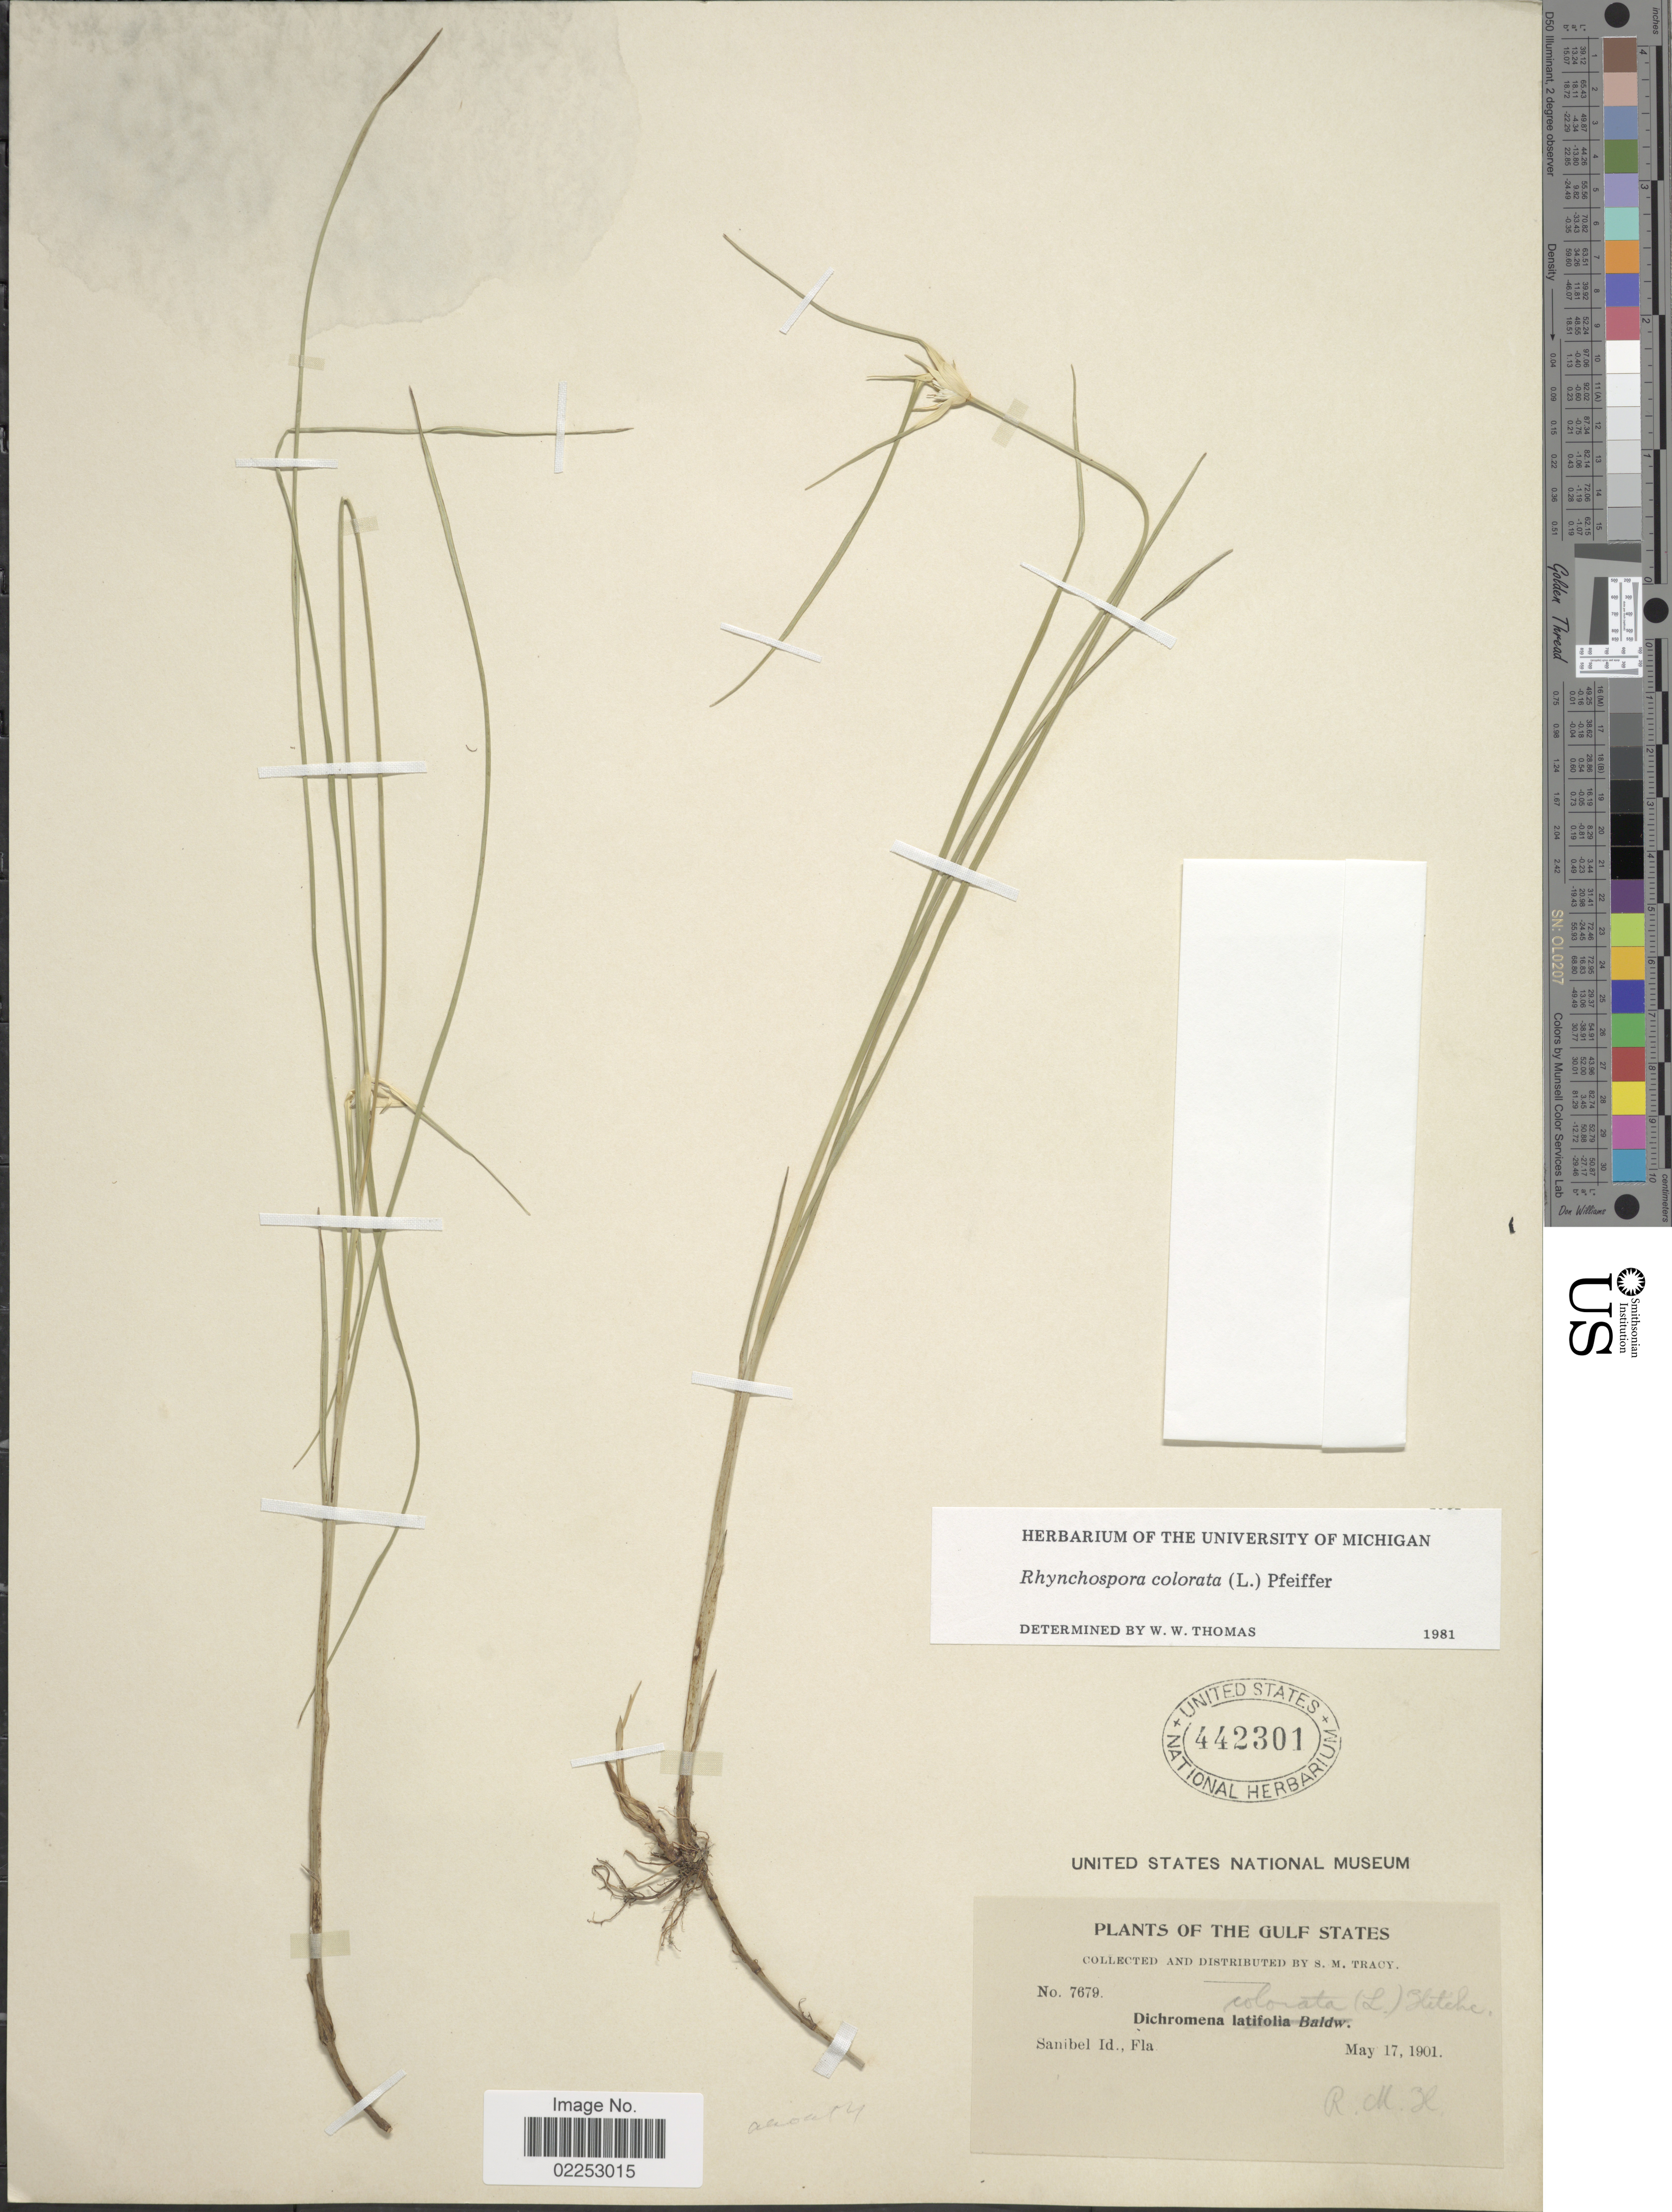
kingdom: Plantae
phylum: Tracheophyta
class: Liliopsida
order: Poales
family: Cyperaceae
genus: Rhynchospora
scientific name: Rhynchospora colorata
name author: (L.) H. Pfeiff.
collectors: S. M. Tracy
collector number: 7679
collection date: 1901-05-17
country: United States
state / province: Florida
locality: Gulf States. Sanibel Id.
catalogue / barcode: US 442301